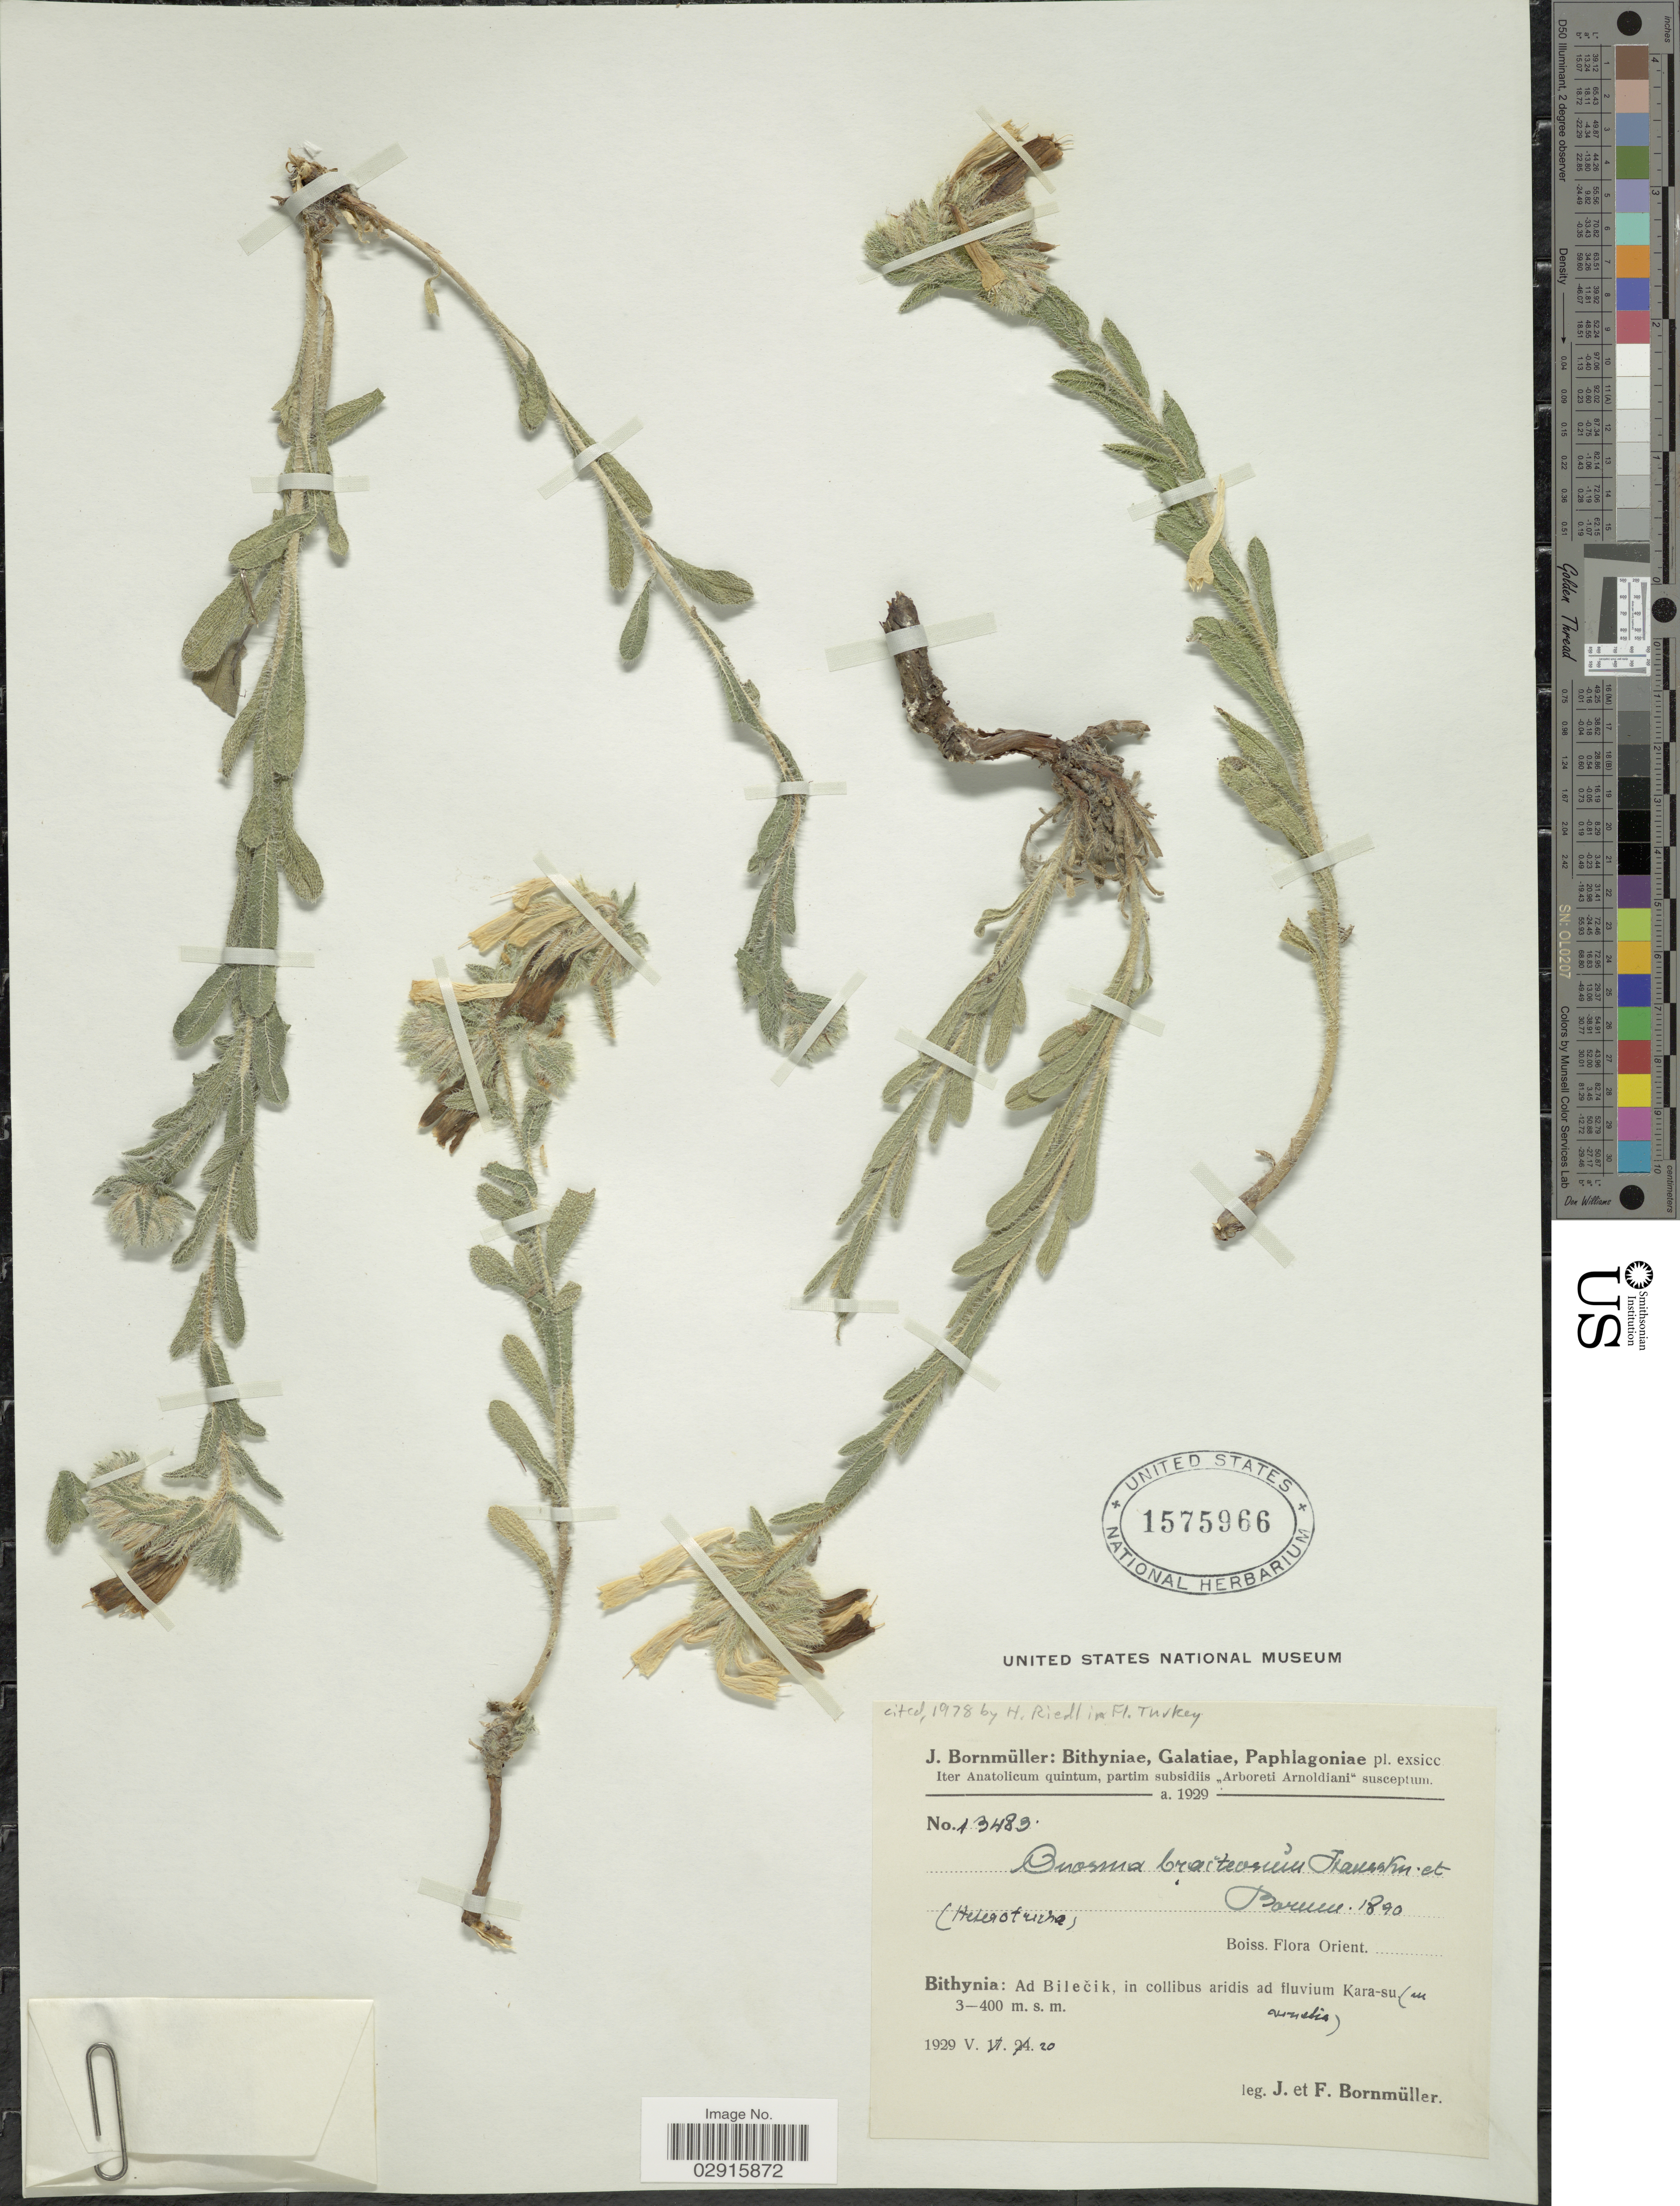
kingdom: Plantae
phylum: Tracheophyta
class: Magnoliopsida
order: Boraginales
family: Boraginaceae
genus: Onosma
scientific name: Onosma bracteosa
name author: Hausskn. & Bornm.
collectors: J. Bornmüller & F. Bornmüller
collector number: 13483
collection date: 1929-05-20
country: Turkey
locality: Bithynia, Ad Bilecik, in collibus aridis ad fluvium Kara-su (in aurelis [interpreted]).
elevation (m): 300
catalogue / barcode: US 1575966